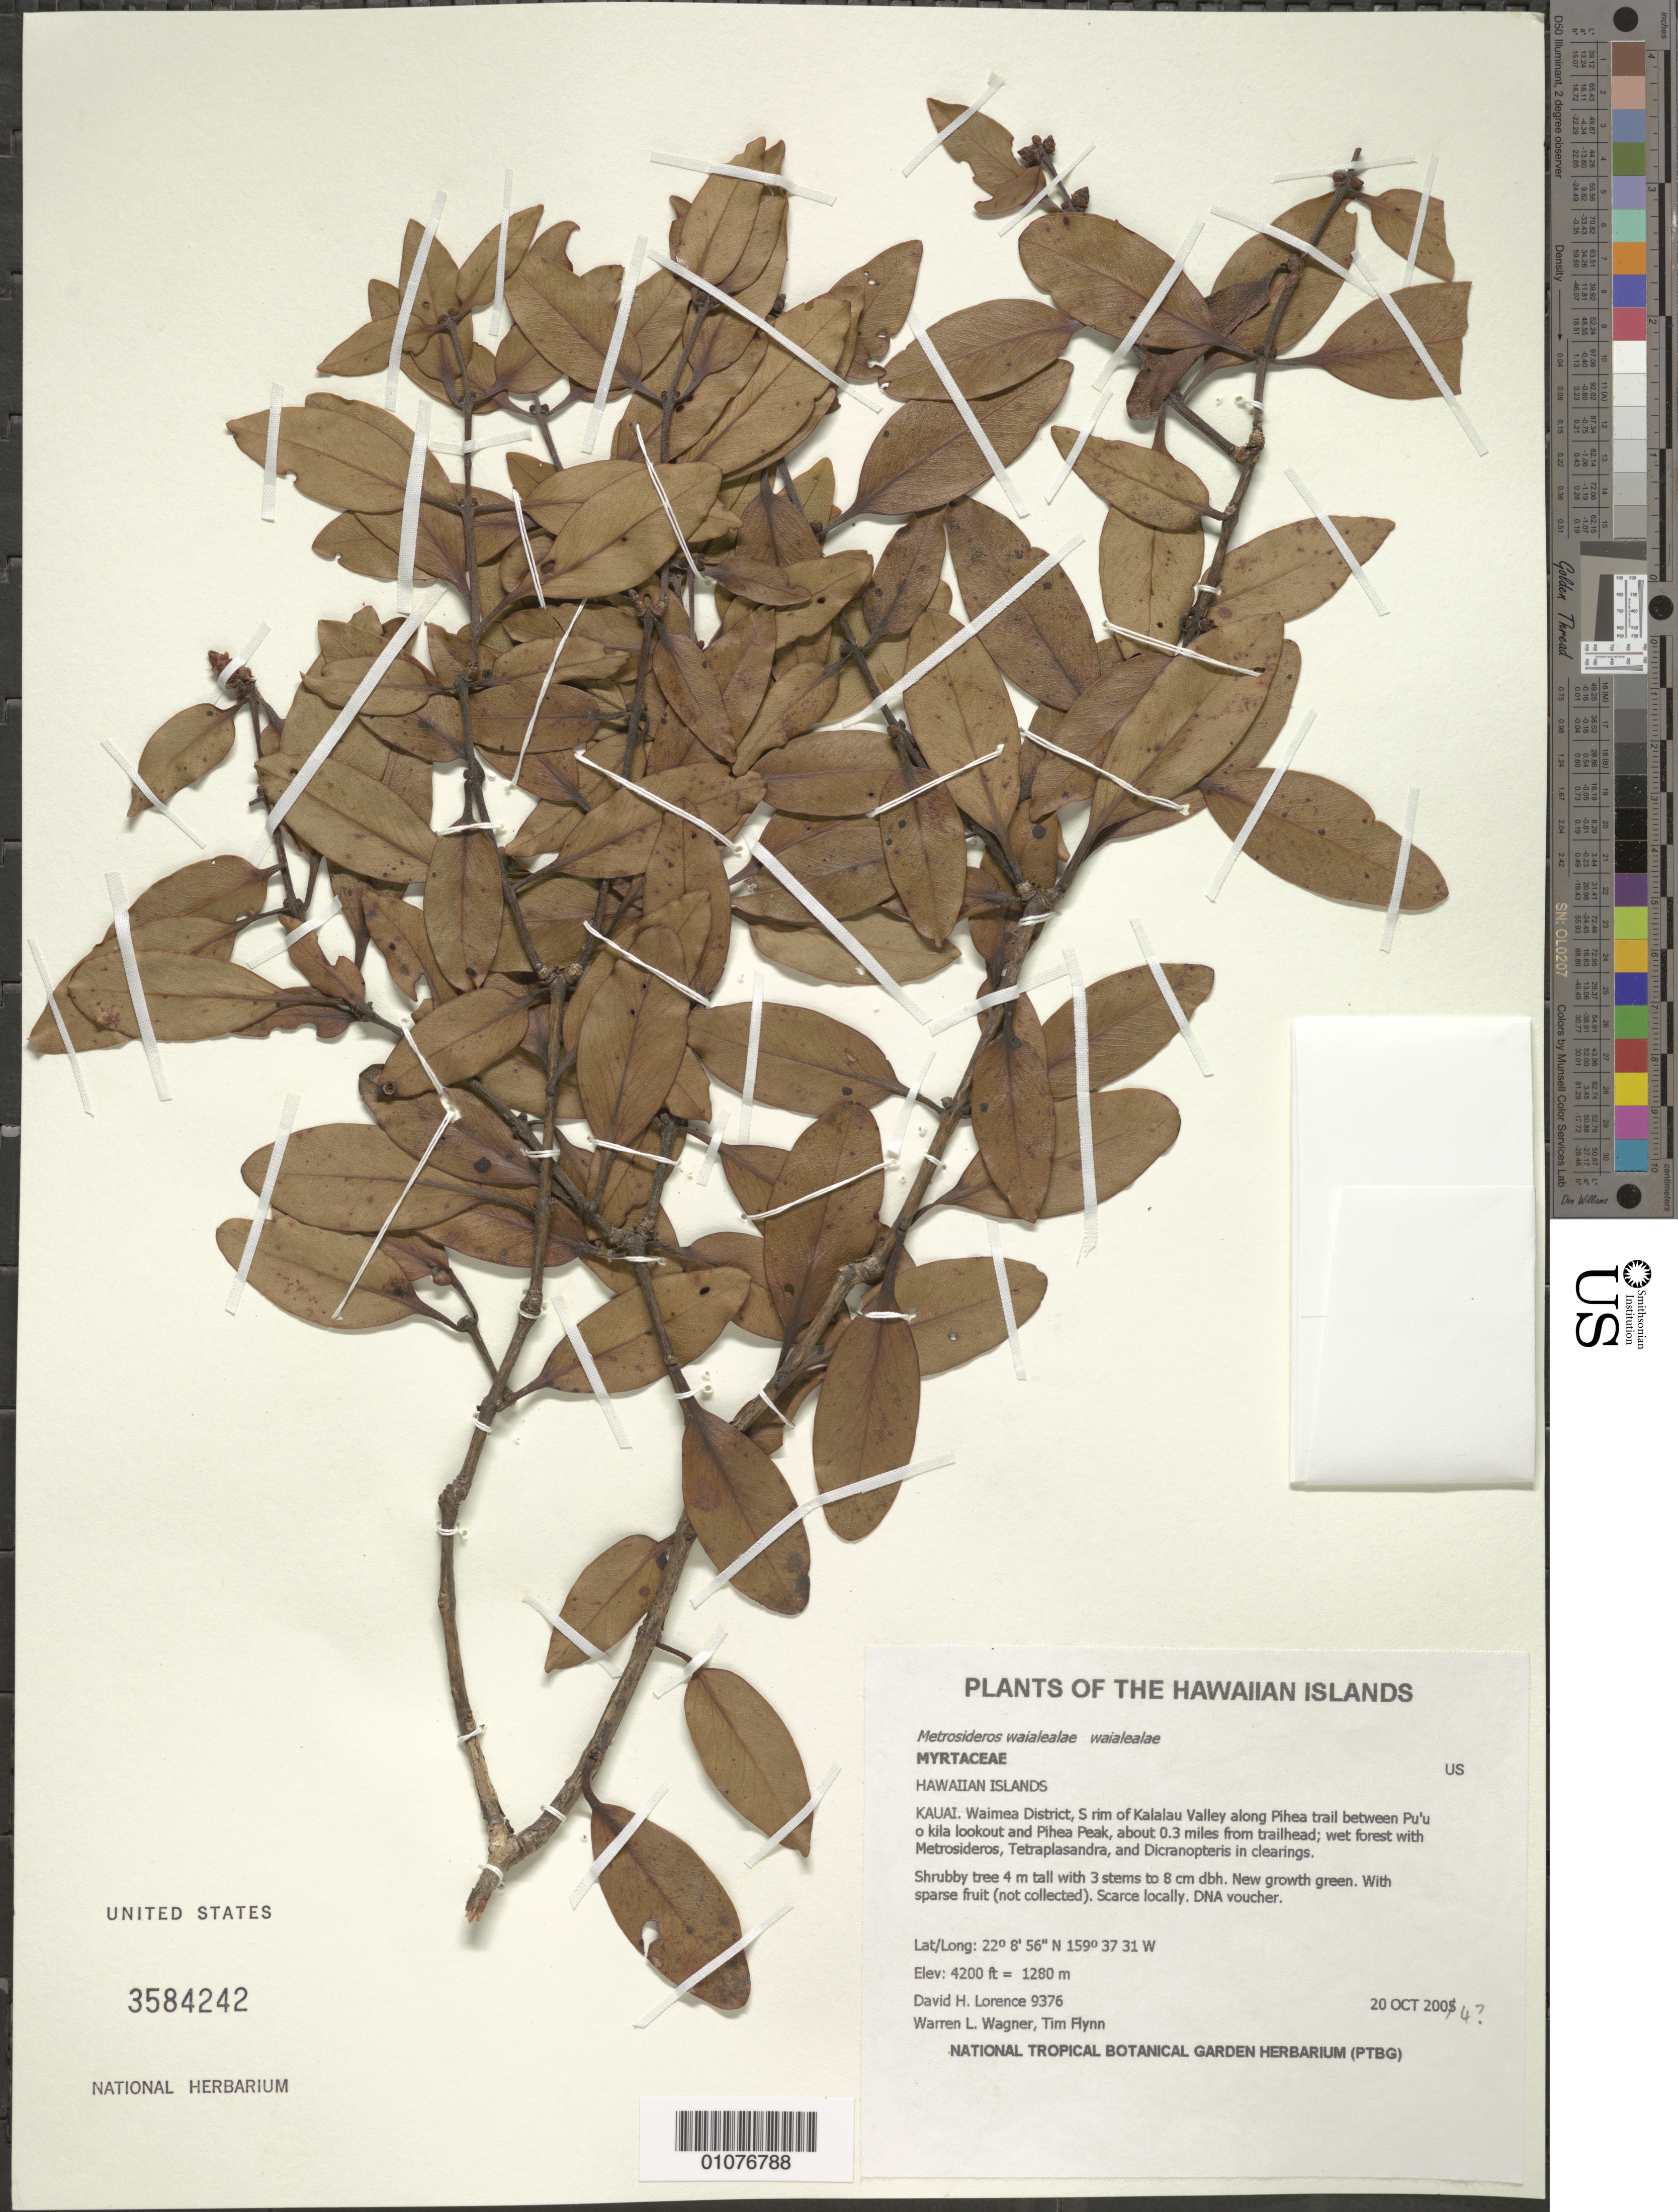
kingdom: Plantae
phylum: Tracheophyta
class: Magnoliopsida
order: Myrtales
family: Myrtaceae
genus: Metrosideros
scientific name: Metrosideros waialealae var. waialealae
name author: (Rock) Rock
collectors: D. Lorence, W. L. Wagner & T. W. Flynn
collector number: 9376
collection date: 2004-10-20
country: United States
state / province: Hawaii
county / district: Kauai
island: Kaua'i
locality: Waimea District, S rim of Kalalau Valley along Pihea trail between Pu'u o kila lookout and Pihea Peak, about 0.3 miles from trailhead.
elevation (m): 1280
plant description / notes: Date on label corrected to 2004 using W. L. Wagner fieldnotes.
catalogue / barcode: US 3584242